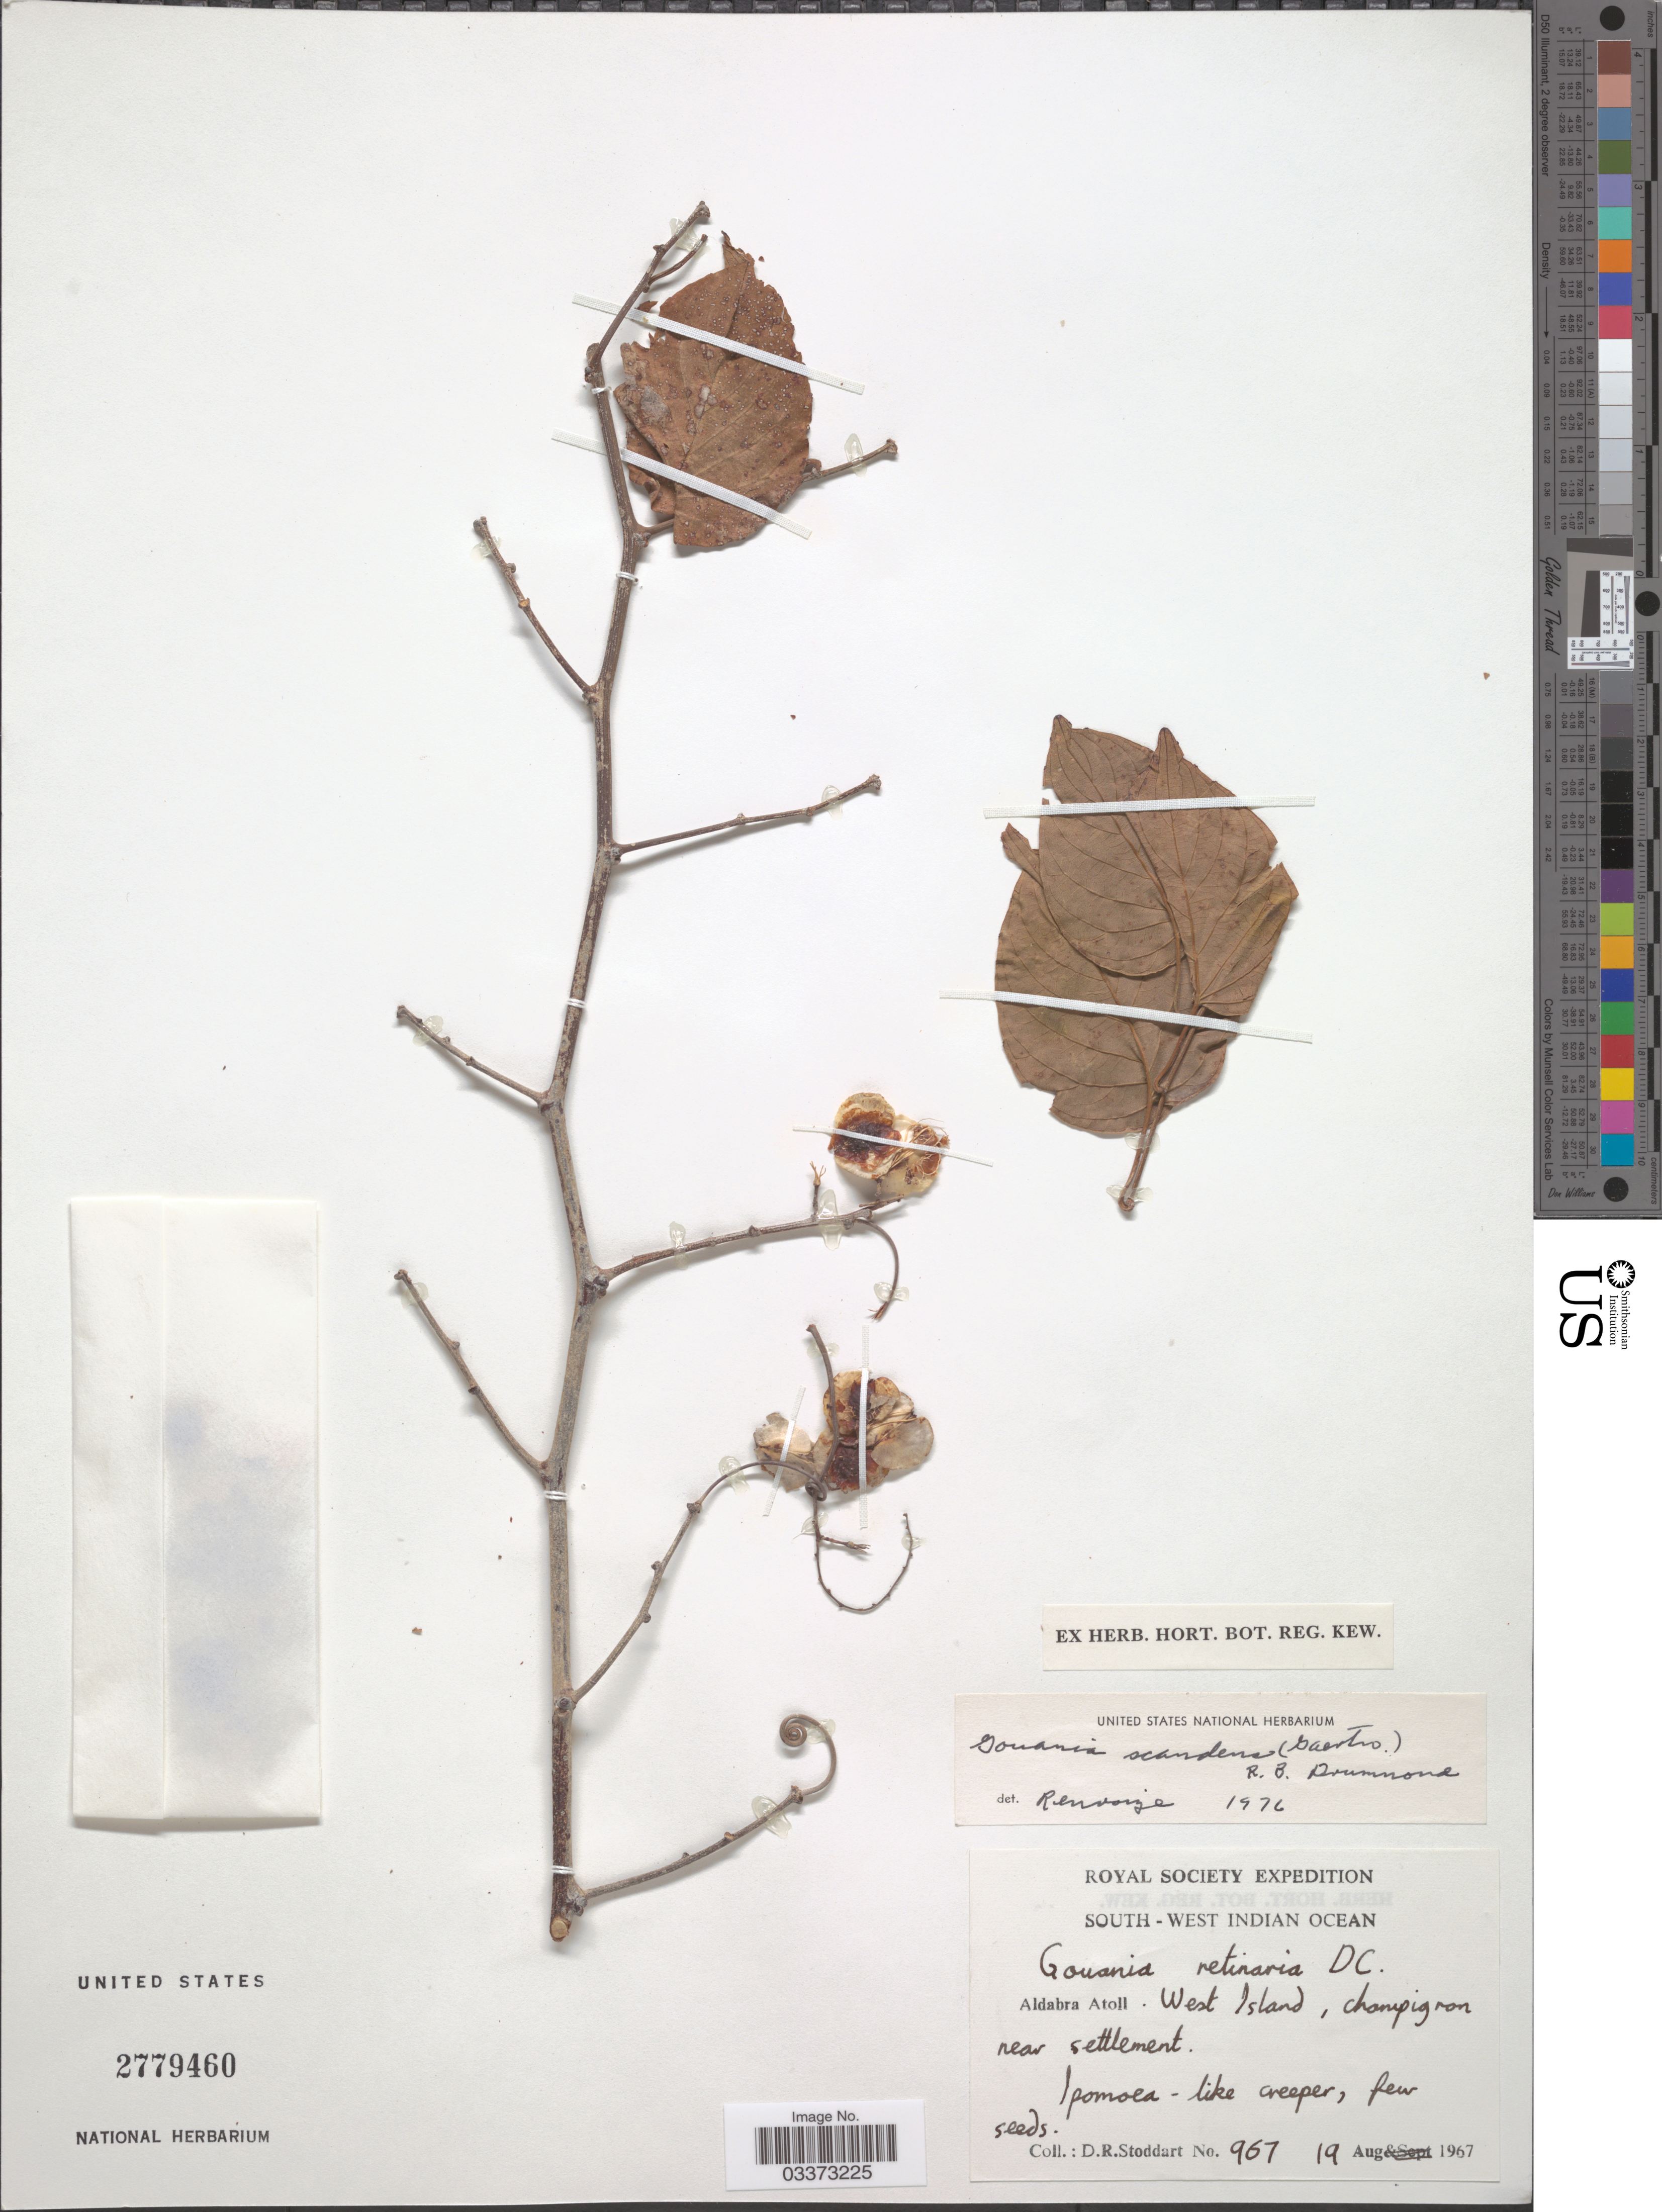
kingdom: Plantae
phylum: Tracheophyta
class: Magnoliopsida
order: Rosales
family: Rhamnaceae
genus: Gouania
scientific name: Gouania scandens subsp. scandens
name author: (Gaertn.) R.B. Drumm.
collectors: D. R. Stoddart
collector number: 967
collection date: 1967-08-19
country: Seychelles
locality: South - West Indian Ocean. Aldabra Atoll: West Island, champignon near settlement.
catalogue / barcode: US 2779460